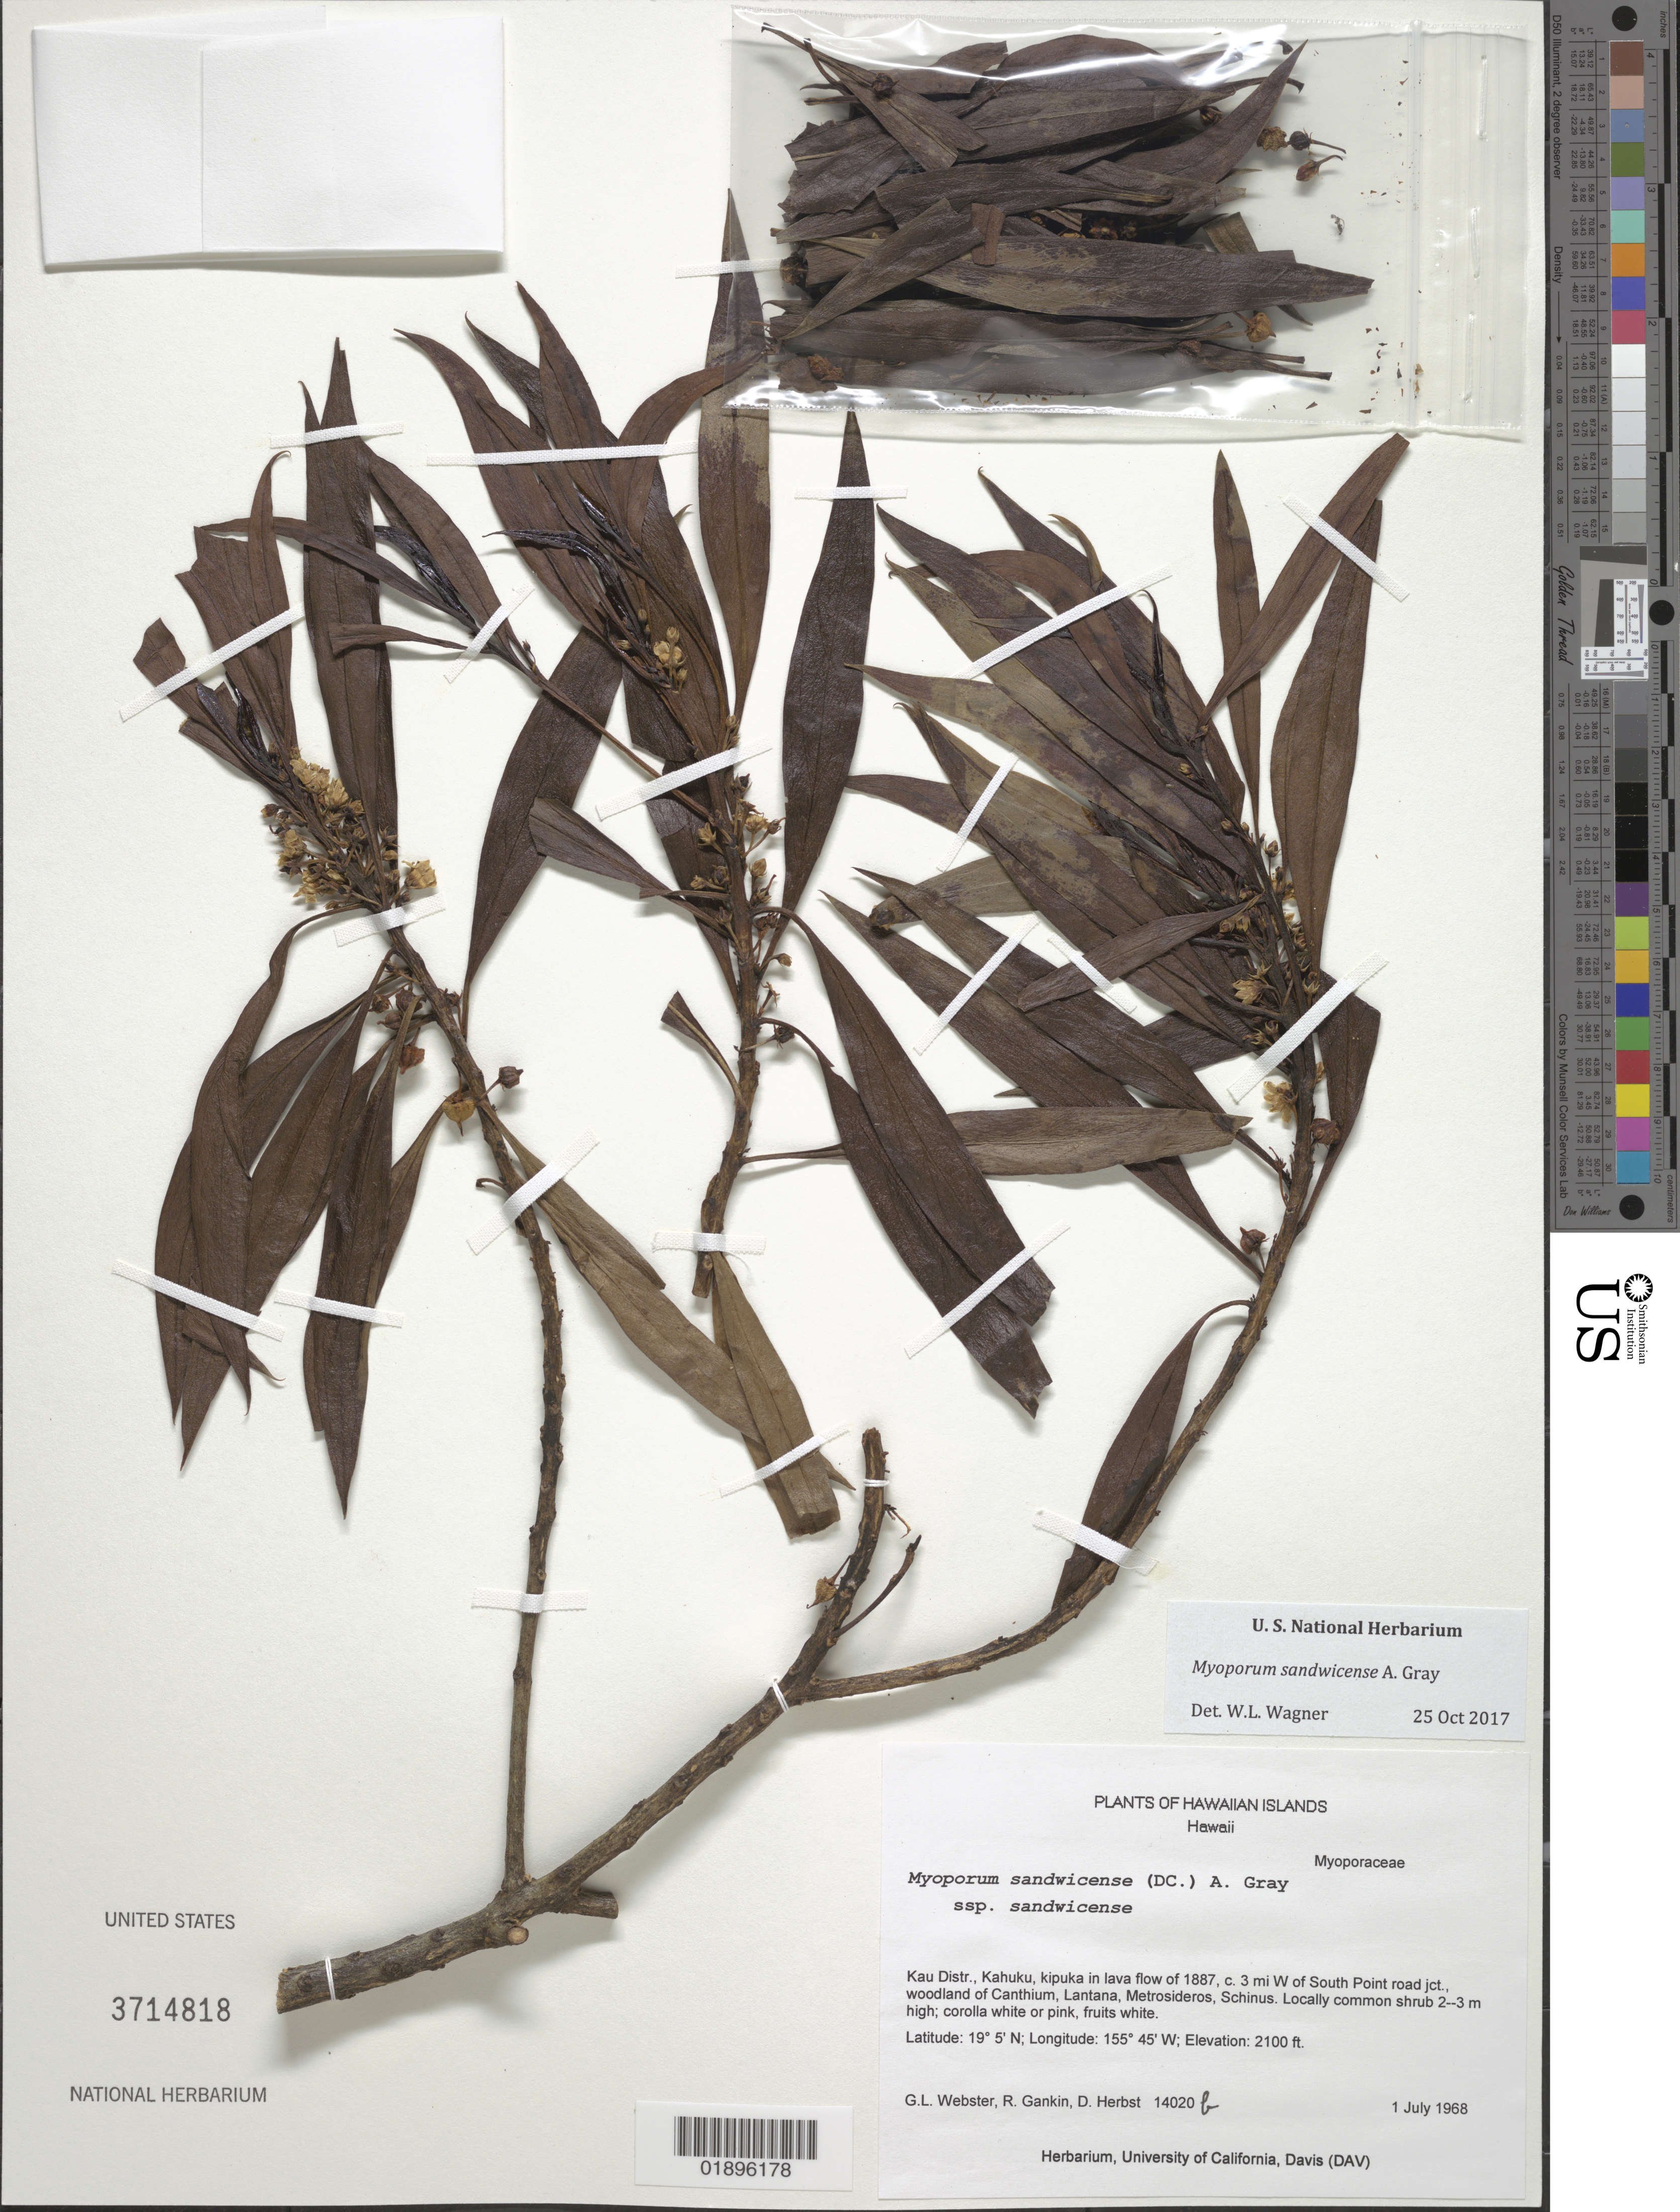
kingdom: Plantae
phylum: Tracheophyta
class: Magnoliopsida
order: Lamiales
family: Scrophulariaceae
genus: Myoporum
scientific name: Myoporum sandwicense subsp. sandwicense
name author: A. Gray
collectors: G. L. Webster, R. Gankin & D. R. Herbst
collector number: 14020b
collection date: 1968-07-01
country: United States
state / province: Hawaii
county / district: Hawaii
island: Hawaii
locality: Kau District, Kahuku, kipuka in lava flow of 1887, c 3 mi W of south Point Road jct.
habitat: Woodland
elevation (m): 640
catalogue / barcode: US 3714818